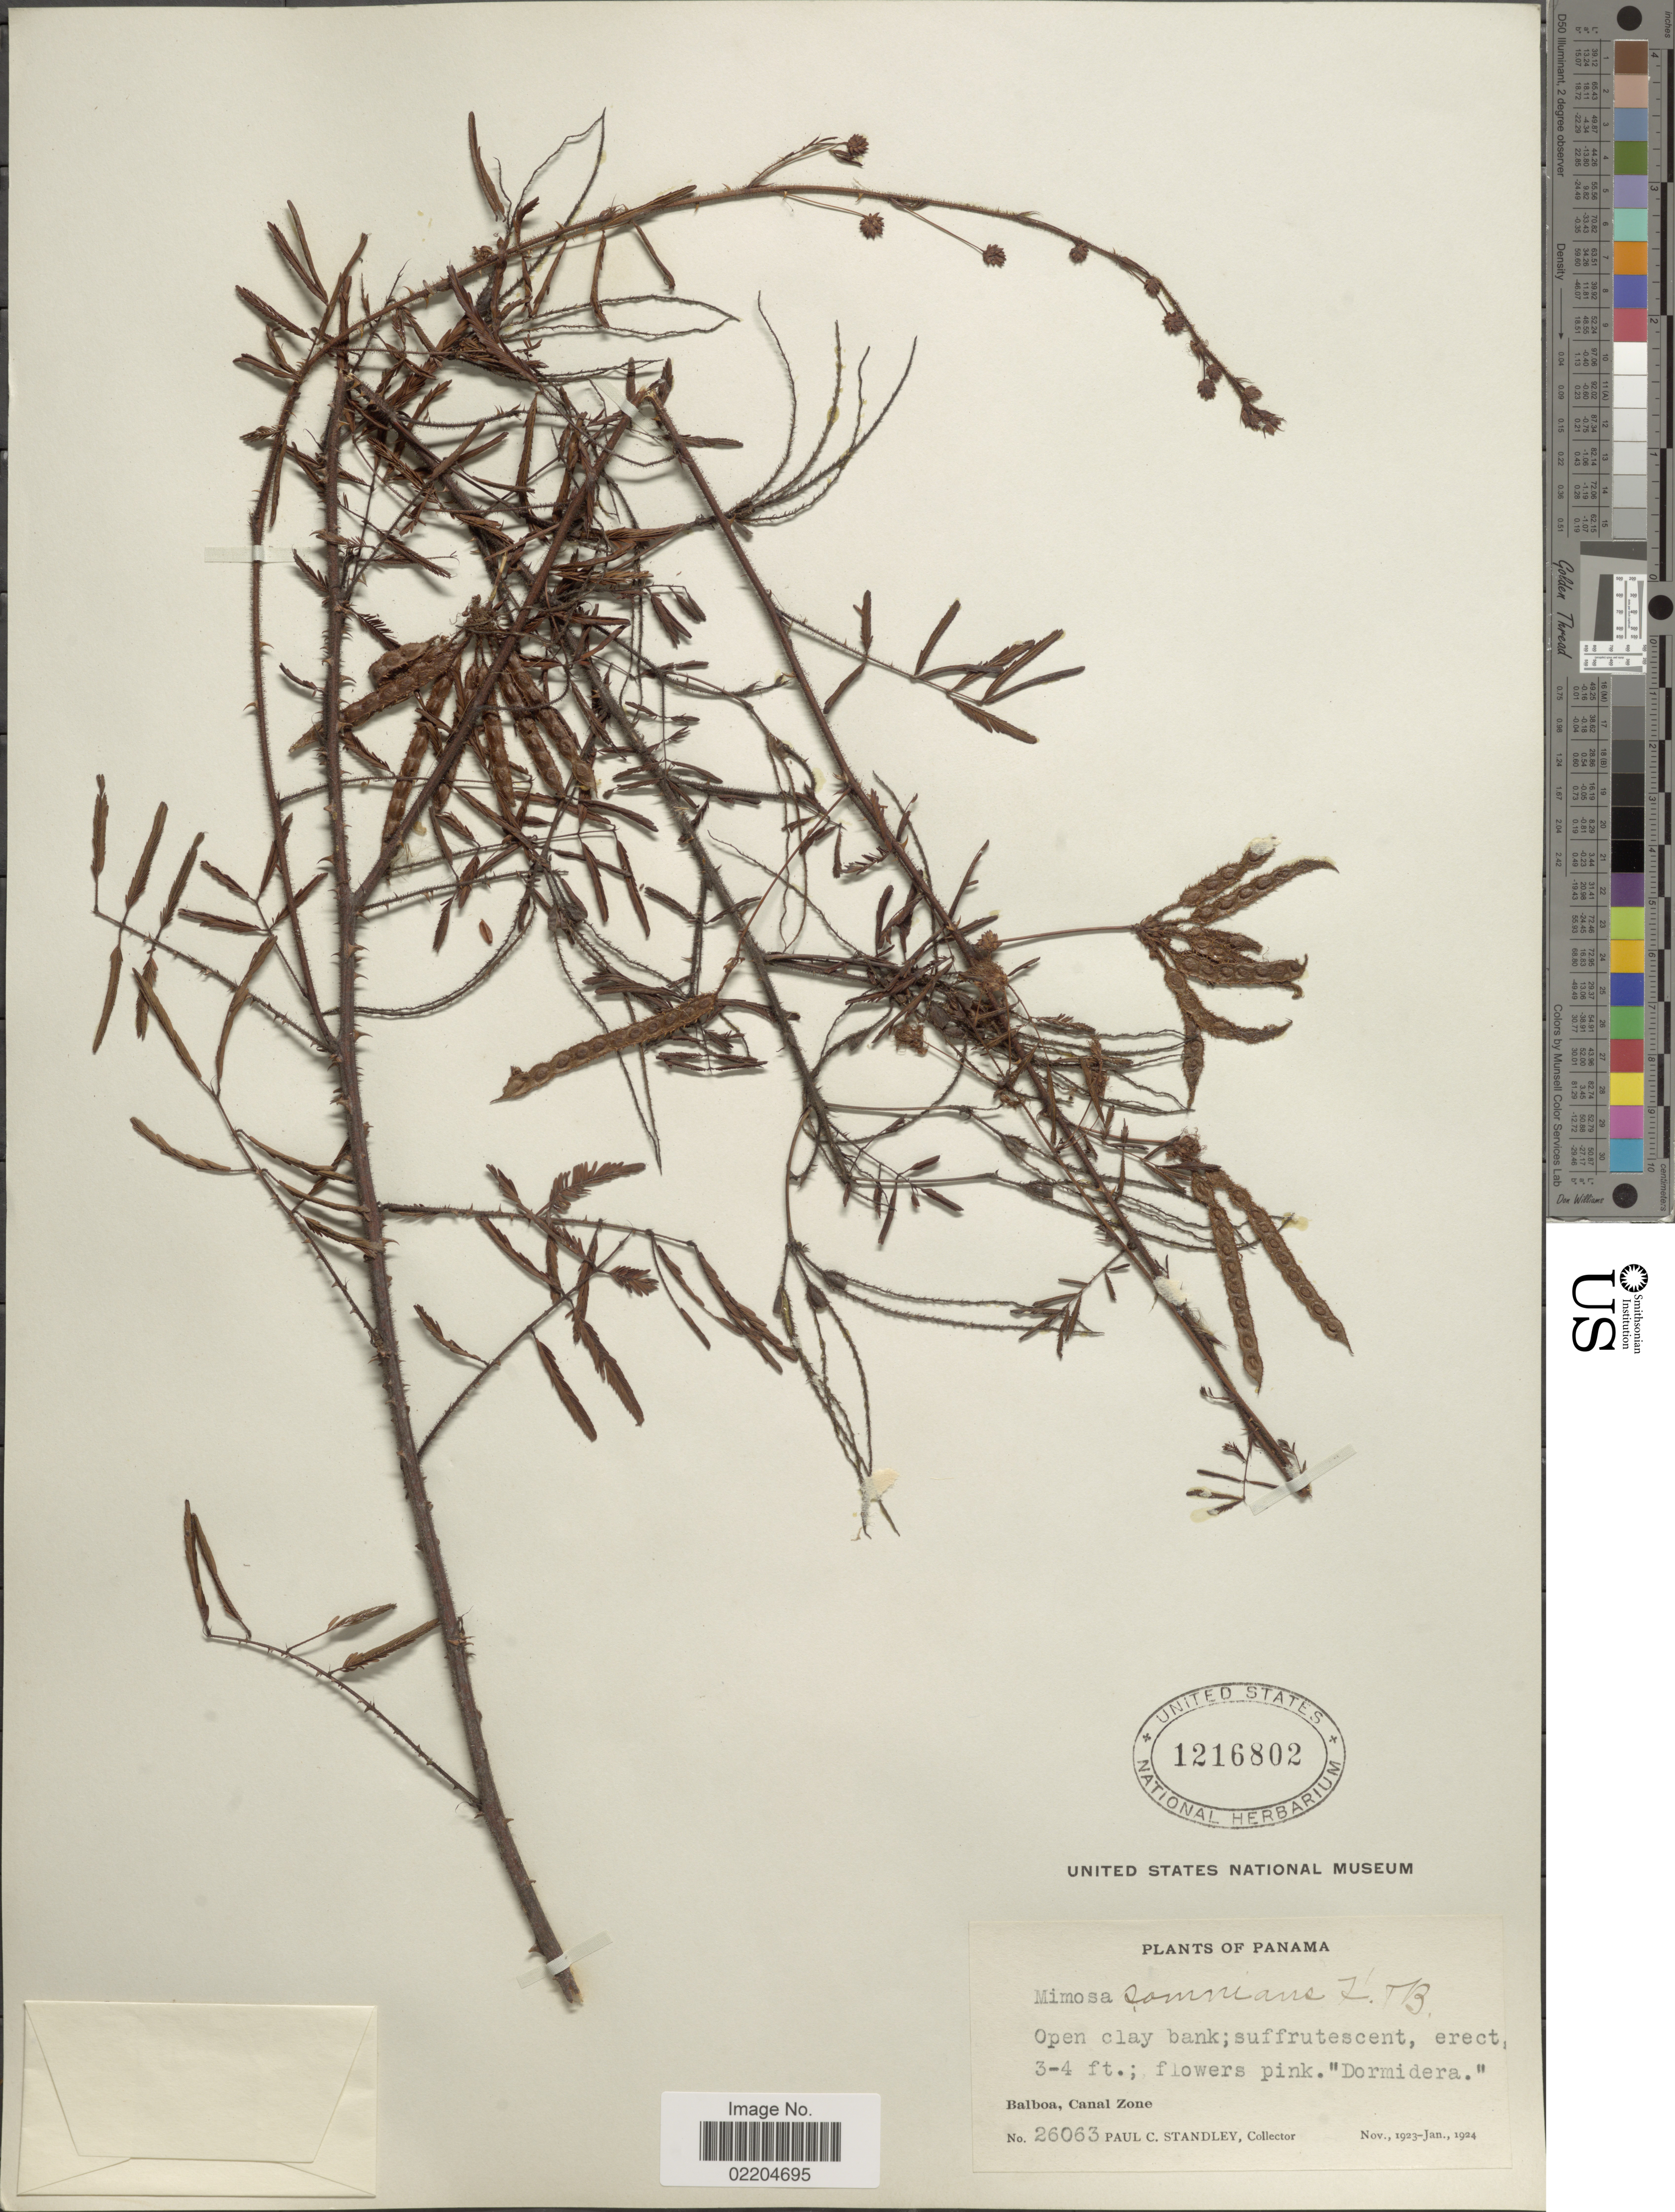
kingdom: Plantae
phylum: Tracheophyta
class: Magnoliopsida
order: Fabales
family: Fabaceae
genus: Mimosa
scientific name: Mimosa somnians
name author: Humb. & Bonpl. ex Willd.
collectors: P. C. Standley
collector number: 26063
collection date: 1923-11/1924-01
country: Panama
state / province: Colón / Panamá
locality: Balboa, Canal Zone.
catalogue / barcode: US 1216802